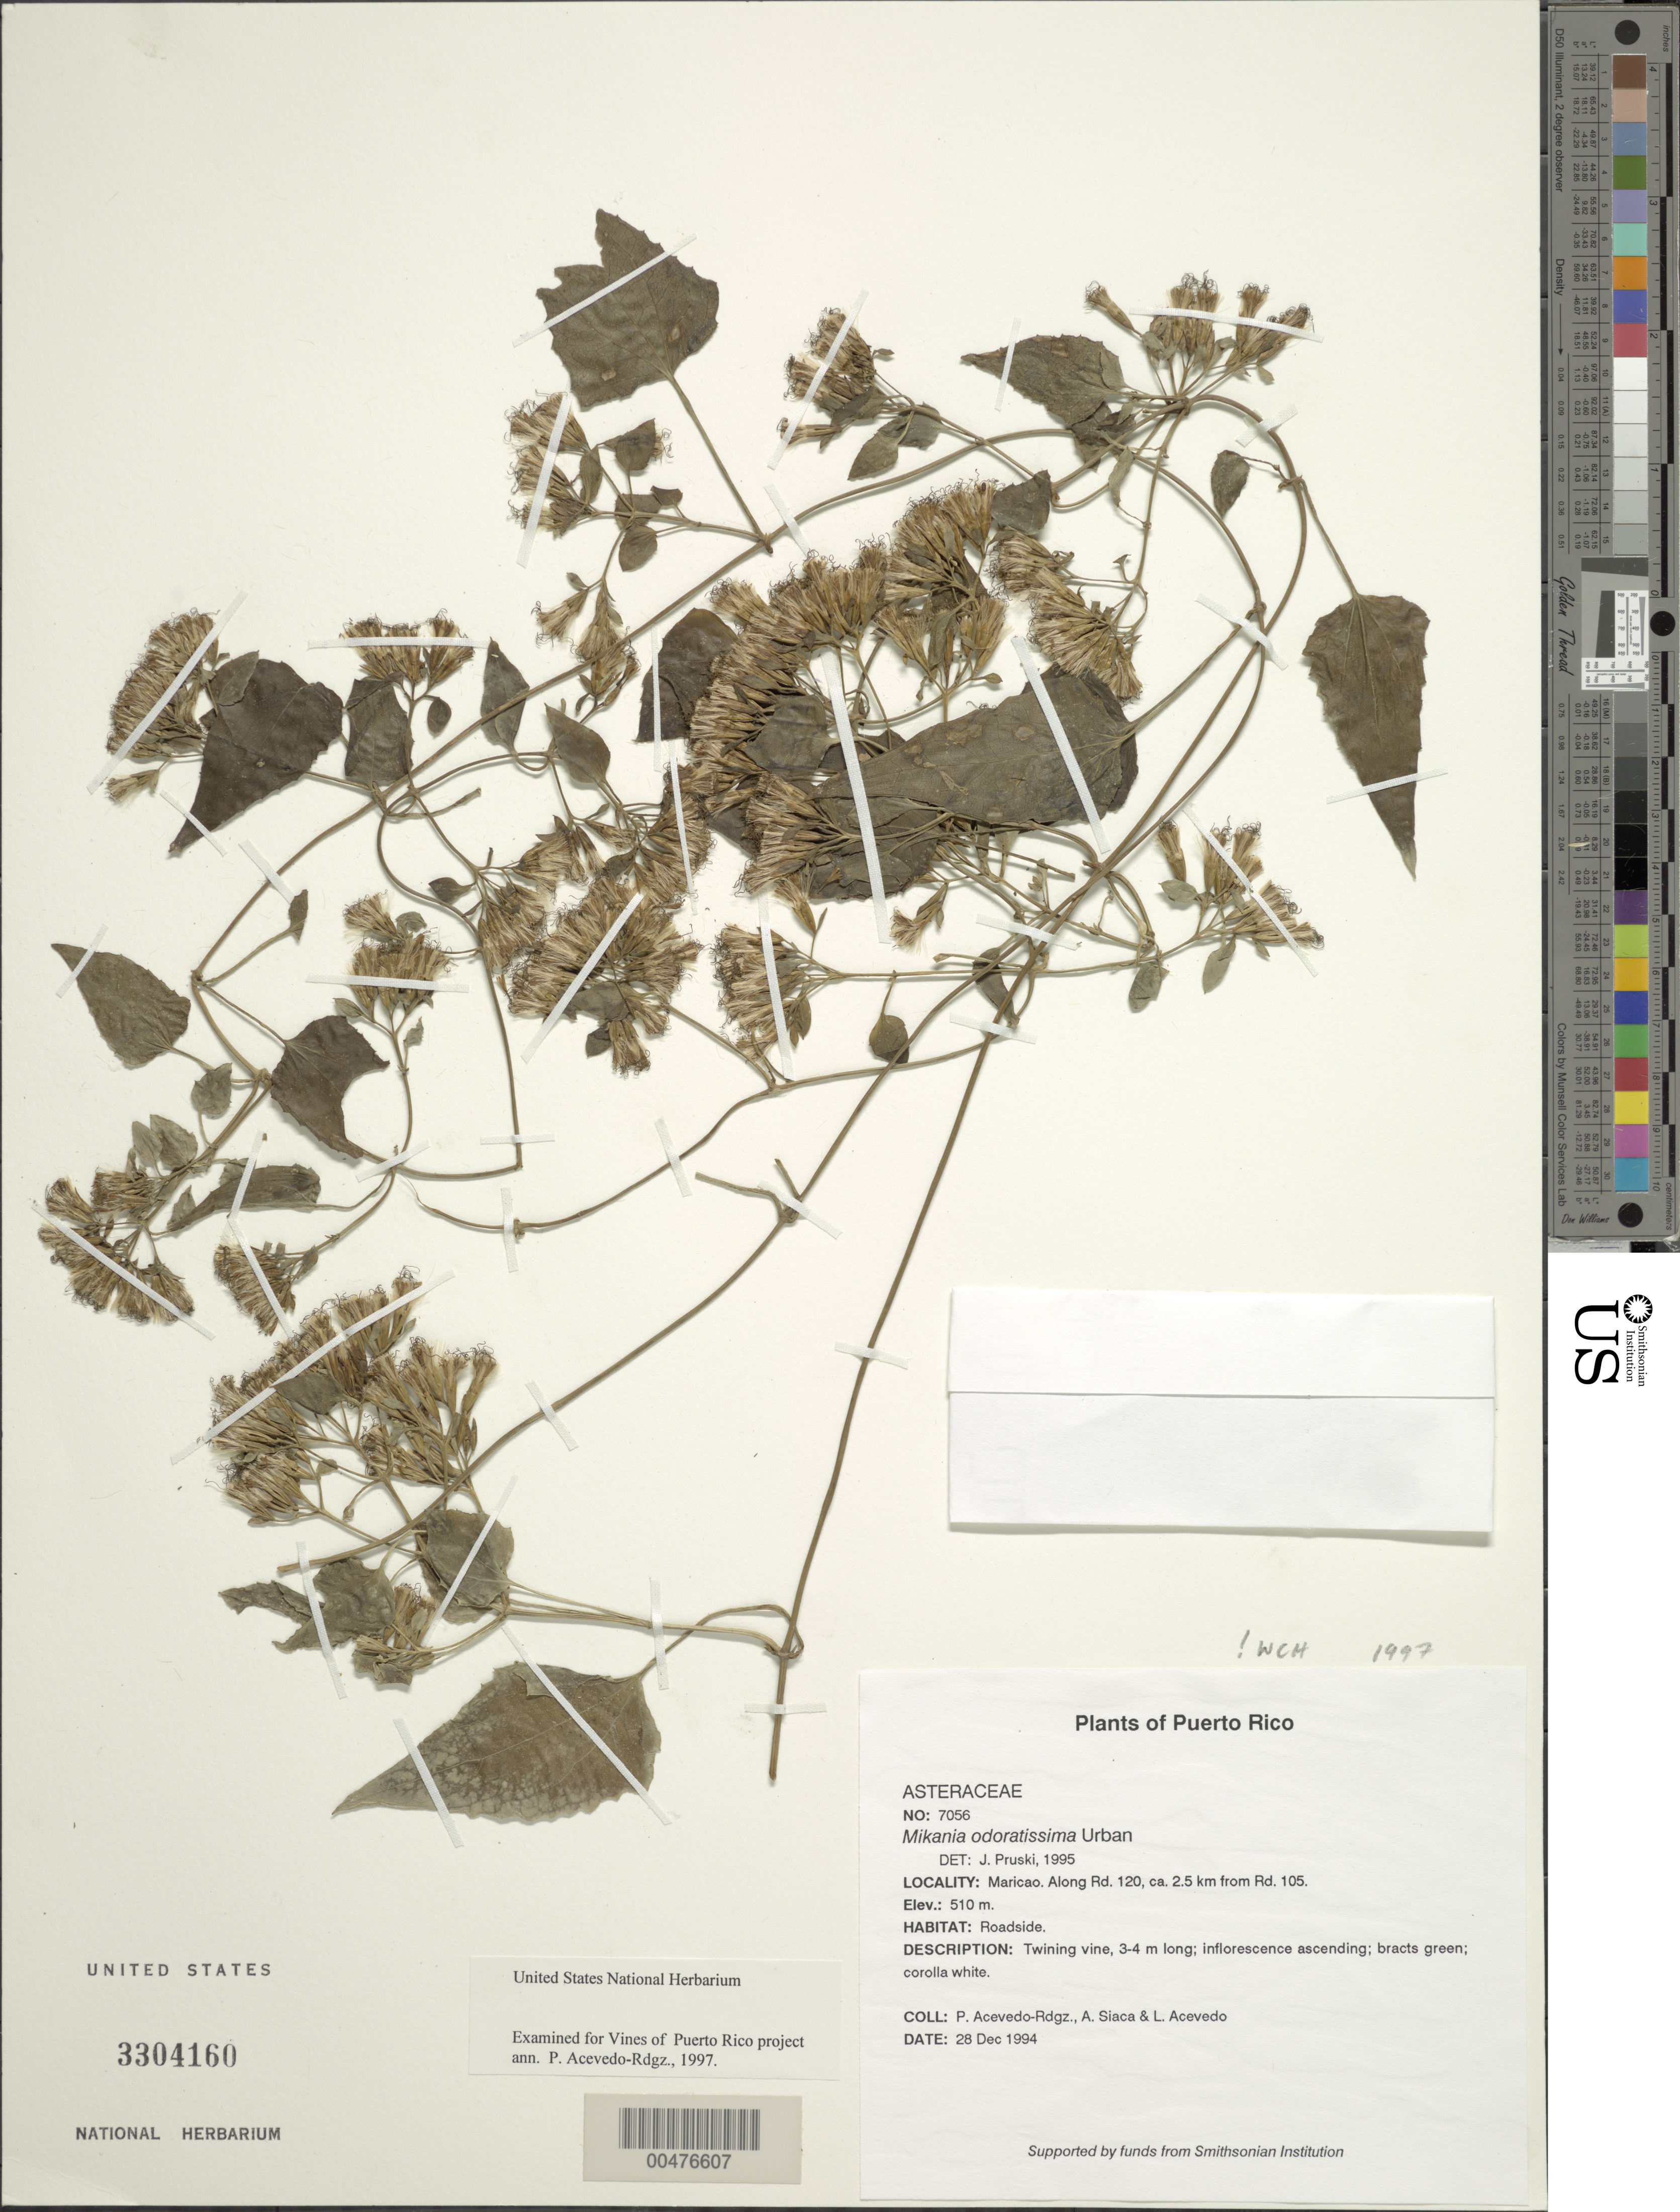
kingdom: Plantae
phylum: Tracheophyta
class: Magnoliopsida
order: Asterales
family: Asteraceae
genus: Mikania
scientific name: Mikania odoratissima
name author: Urb.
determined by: Pruski, J. F.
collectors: P. Acevedo-Rodr., A. Siaca & L. Acevedo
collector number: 7056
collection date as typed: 28 Dec 1994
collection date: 1994-12-28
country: Puerto Rico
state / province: Maricao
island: Puerto Rico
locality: Maricao. Along Rd. 120, ca. 2.5 km from Rd. 105.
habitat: Roadside.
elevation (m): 510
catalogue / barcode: US 3304160